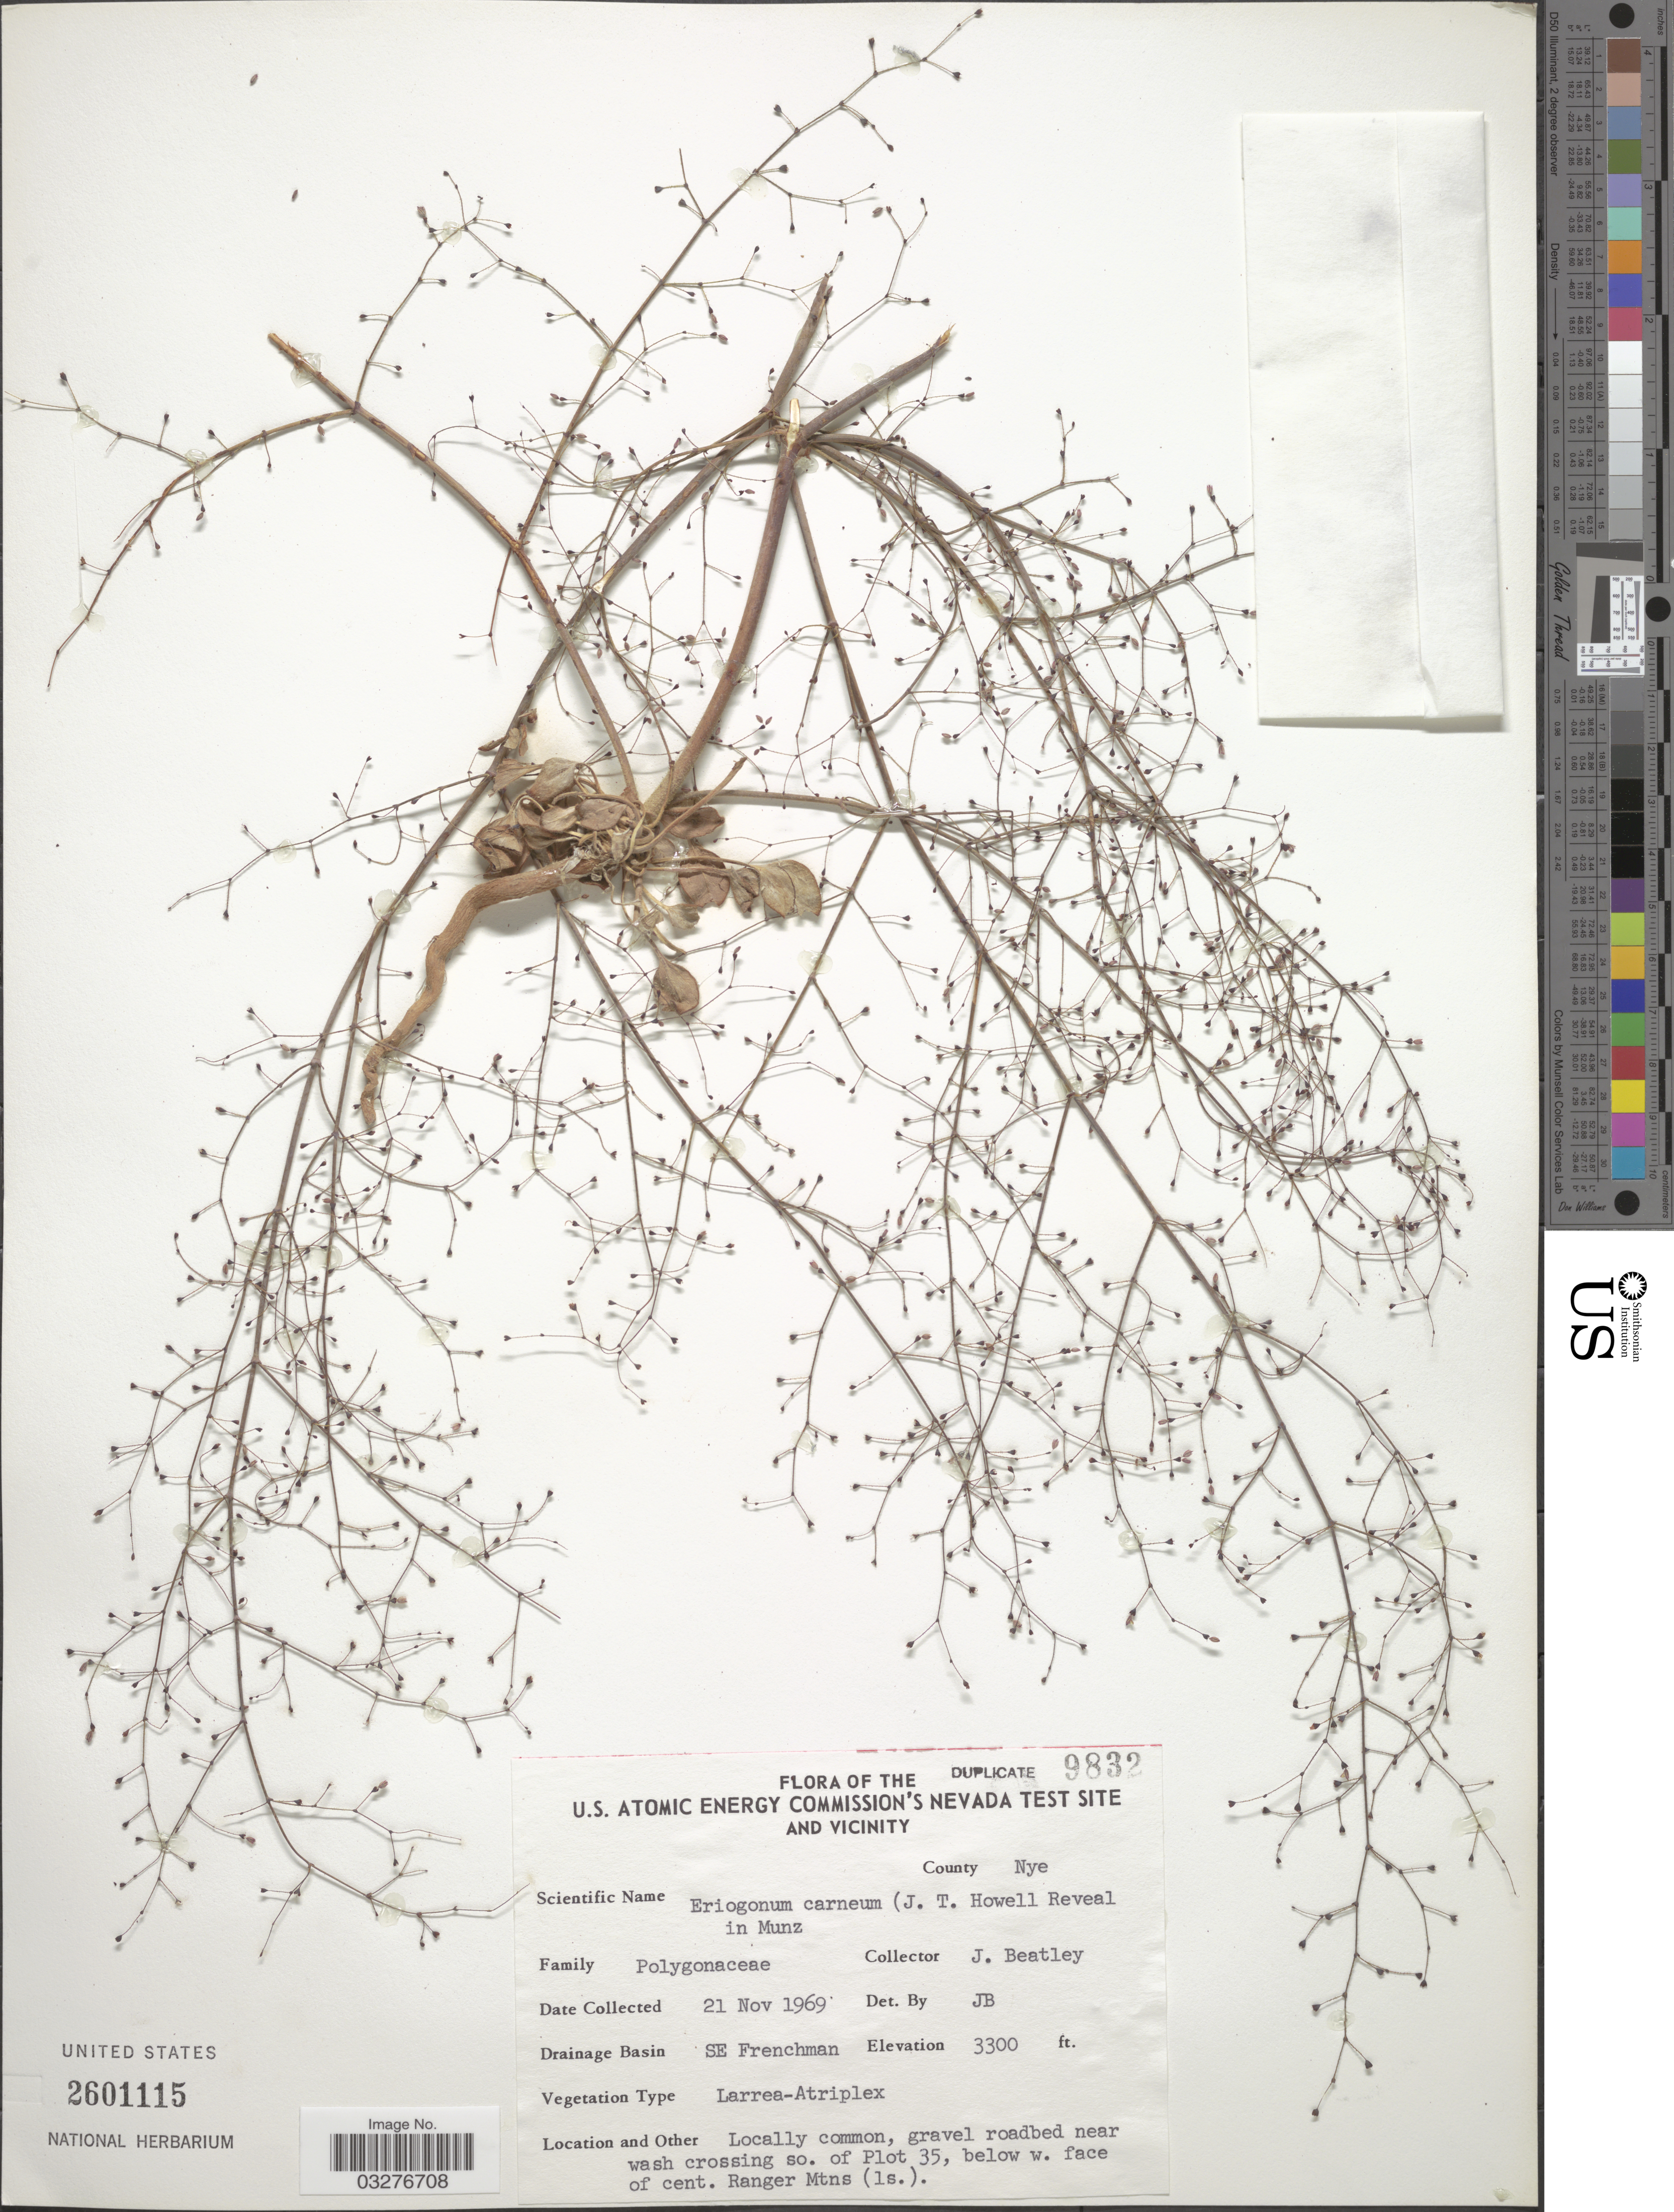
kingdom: Plantae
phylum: Tracheophyta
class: Magnoliopsida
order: Caryophyllales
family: Polygonaceae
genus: Eriogonum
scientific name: Eriogonum glandulosum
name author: (Nutt.) Nutt. ex Benth.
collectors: J. C. Beatley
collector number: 9832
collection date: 1969-11-21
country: United States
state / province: Nevada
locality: U. S. Atomic Energy Commission's Nevada Test Site and Vicinity. County Nye. Drainage Basin SE Frenchman. So. of Plot 35, below w. face of cent. Ranger Mtns (Is.).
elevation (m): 1006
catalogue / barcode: US 2601115